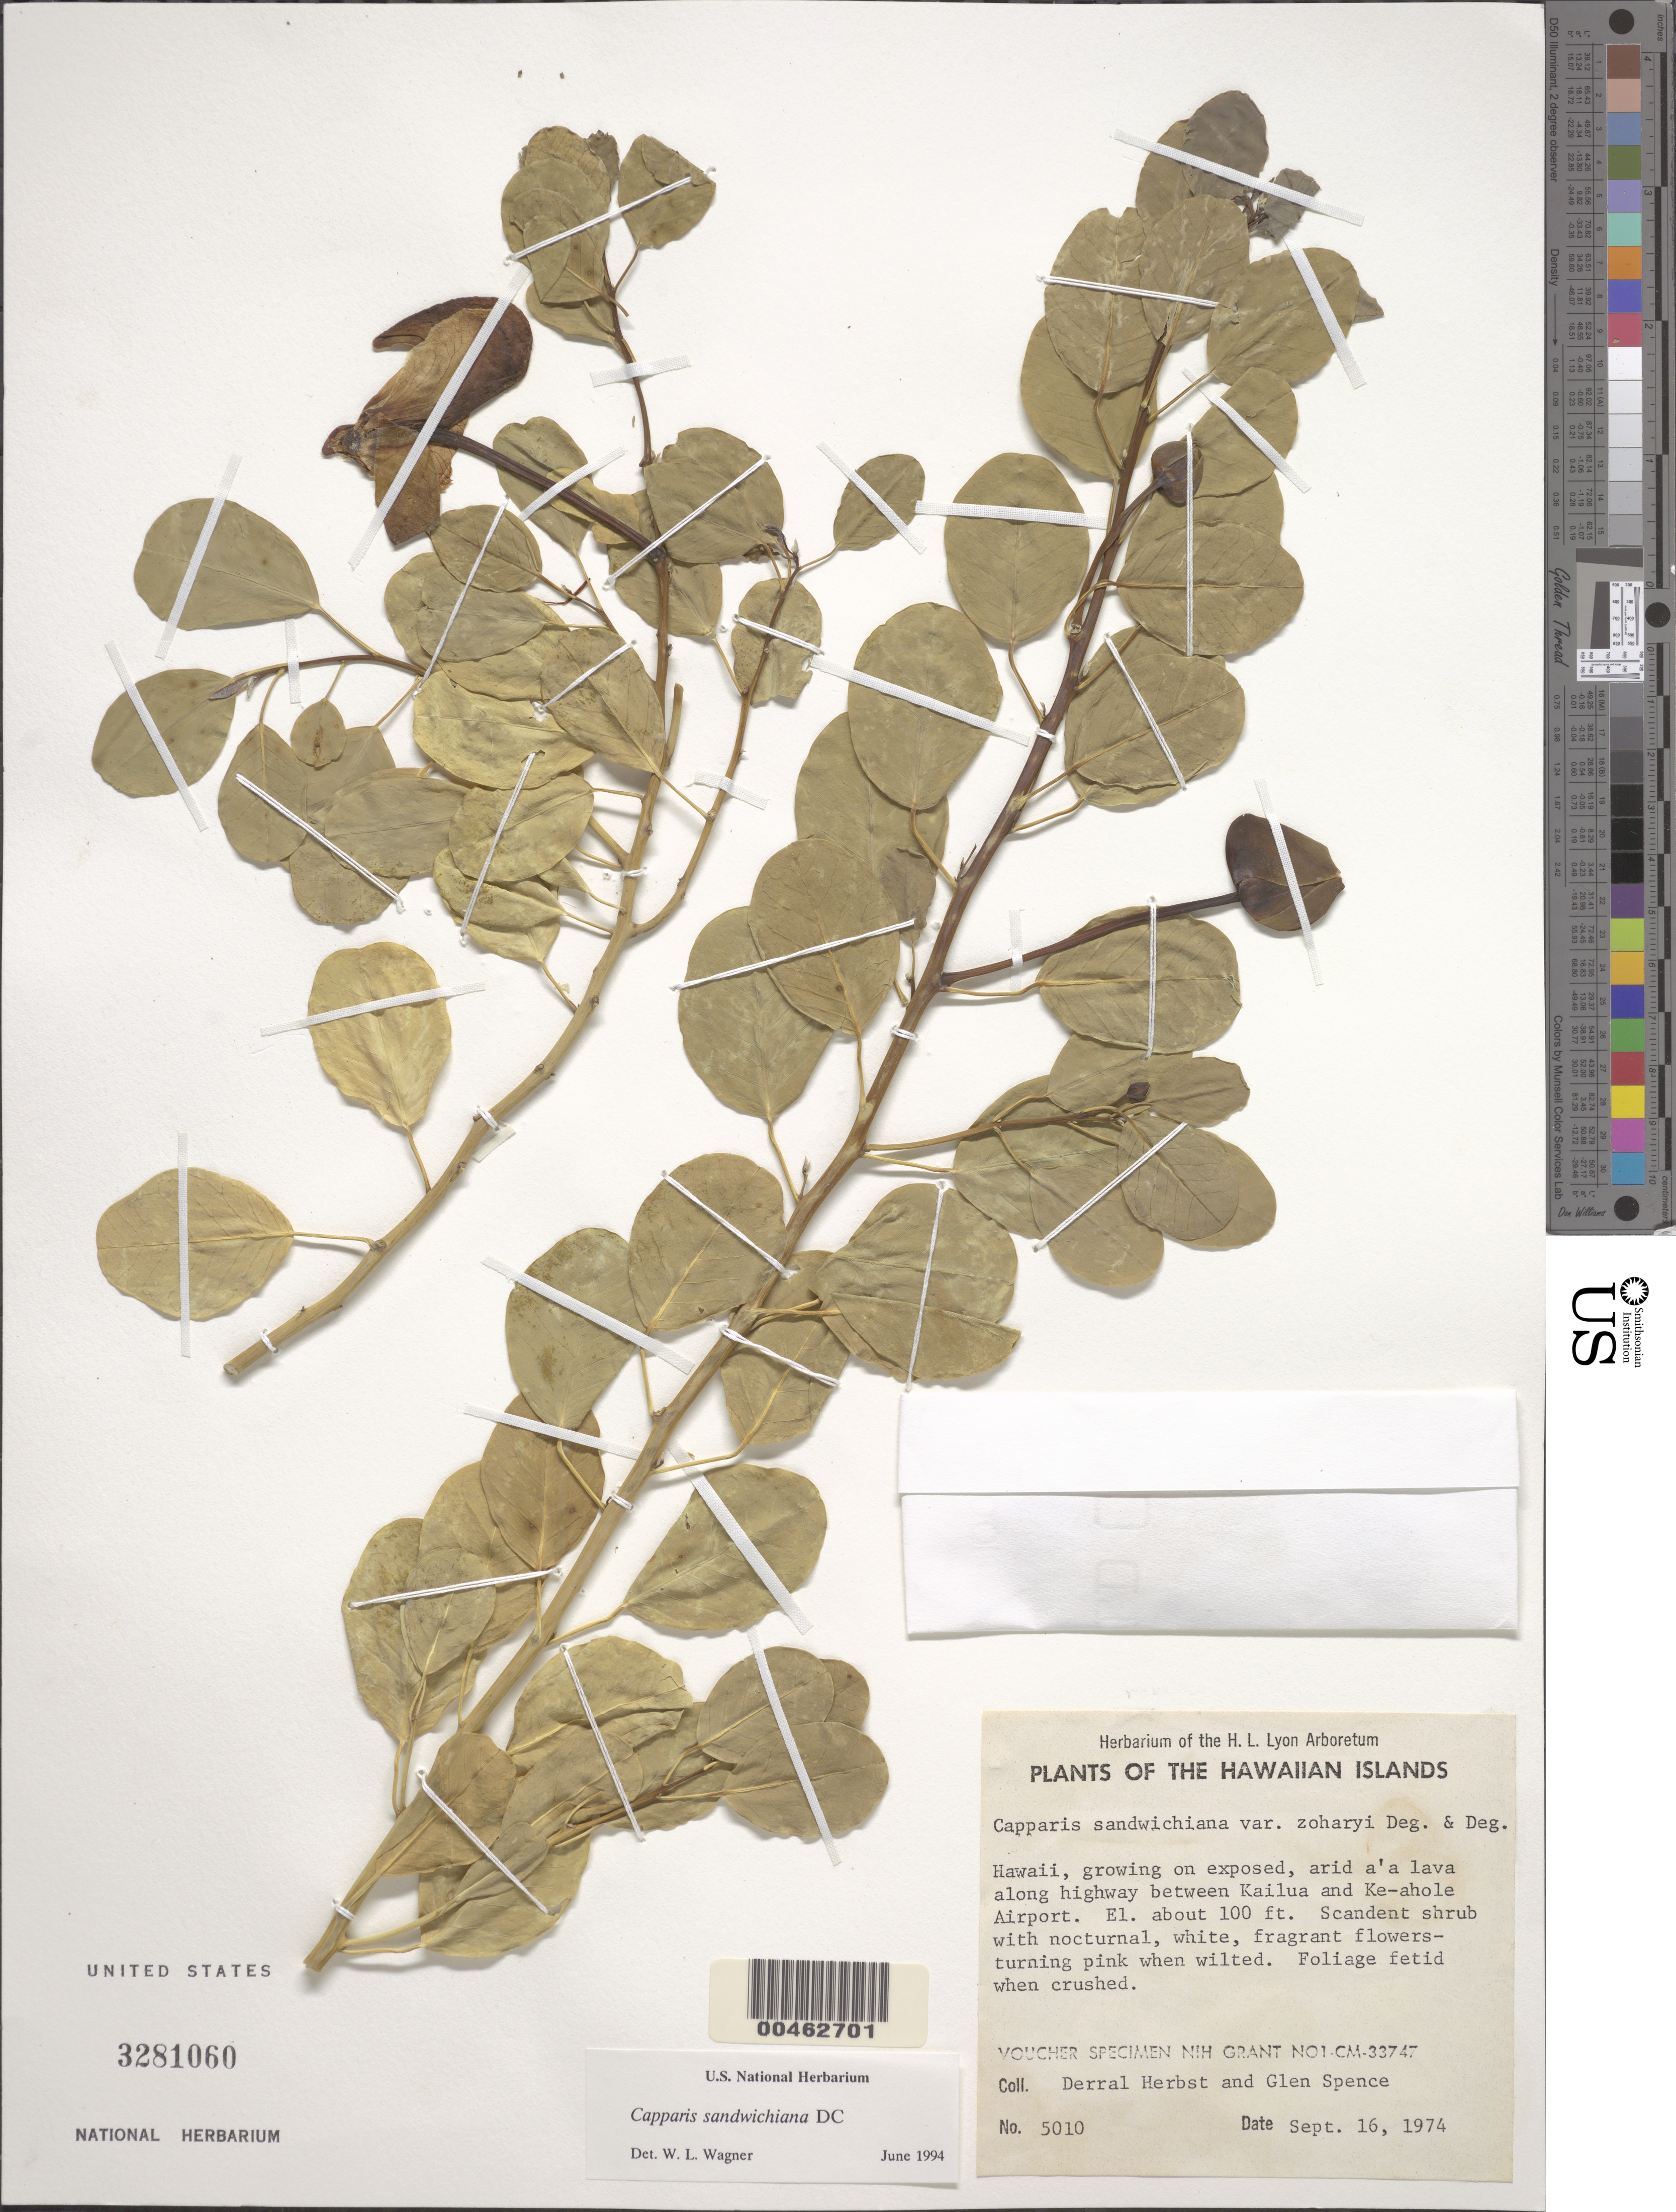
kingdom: Plantae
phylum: Tracheophyta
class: Magnoliopsida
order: Brassicales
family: Capparaceae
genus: Capparis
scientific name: Capparis sandwichiana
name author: DC.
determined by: Wagner, W. L., (BOT), Smithsonian Institution - National Museum of Natural History (UNITED STATES)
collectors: D. R. Herbst & G. Spence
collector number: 5010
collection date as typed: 16 Sep 1974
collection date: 1974-09-16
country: United States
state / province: Hawaii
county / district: Hawaii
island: Hawaii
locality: along hwy between Kailua and Ke-ahole Airport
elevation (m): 30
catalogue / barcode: US 3281060